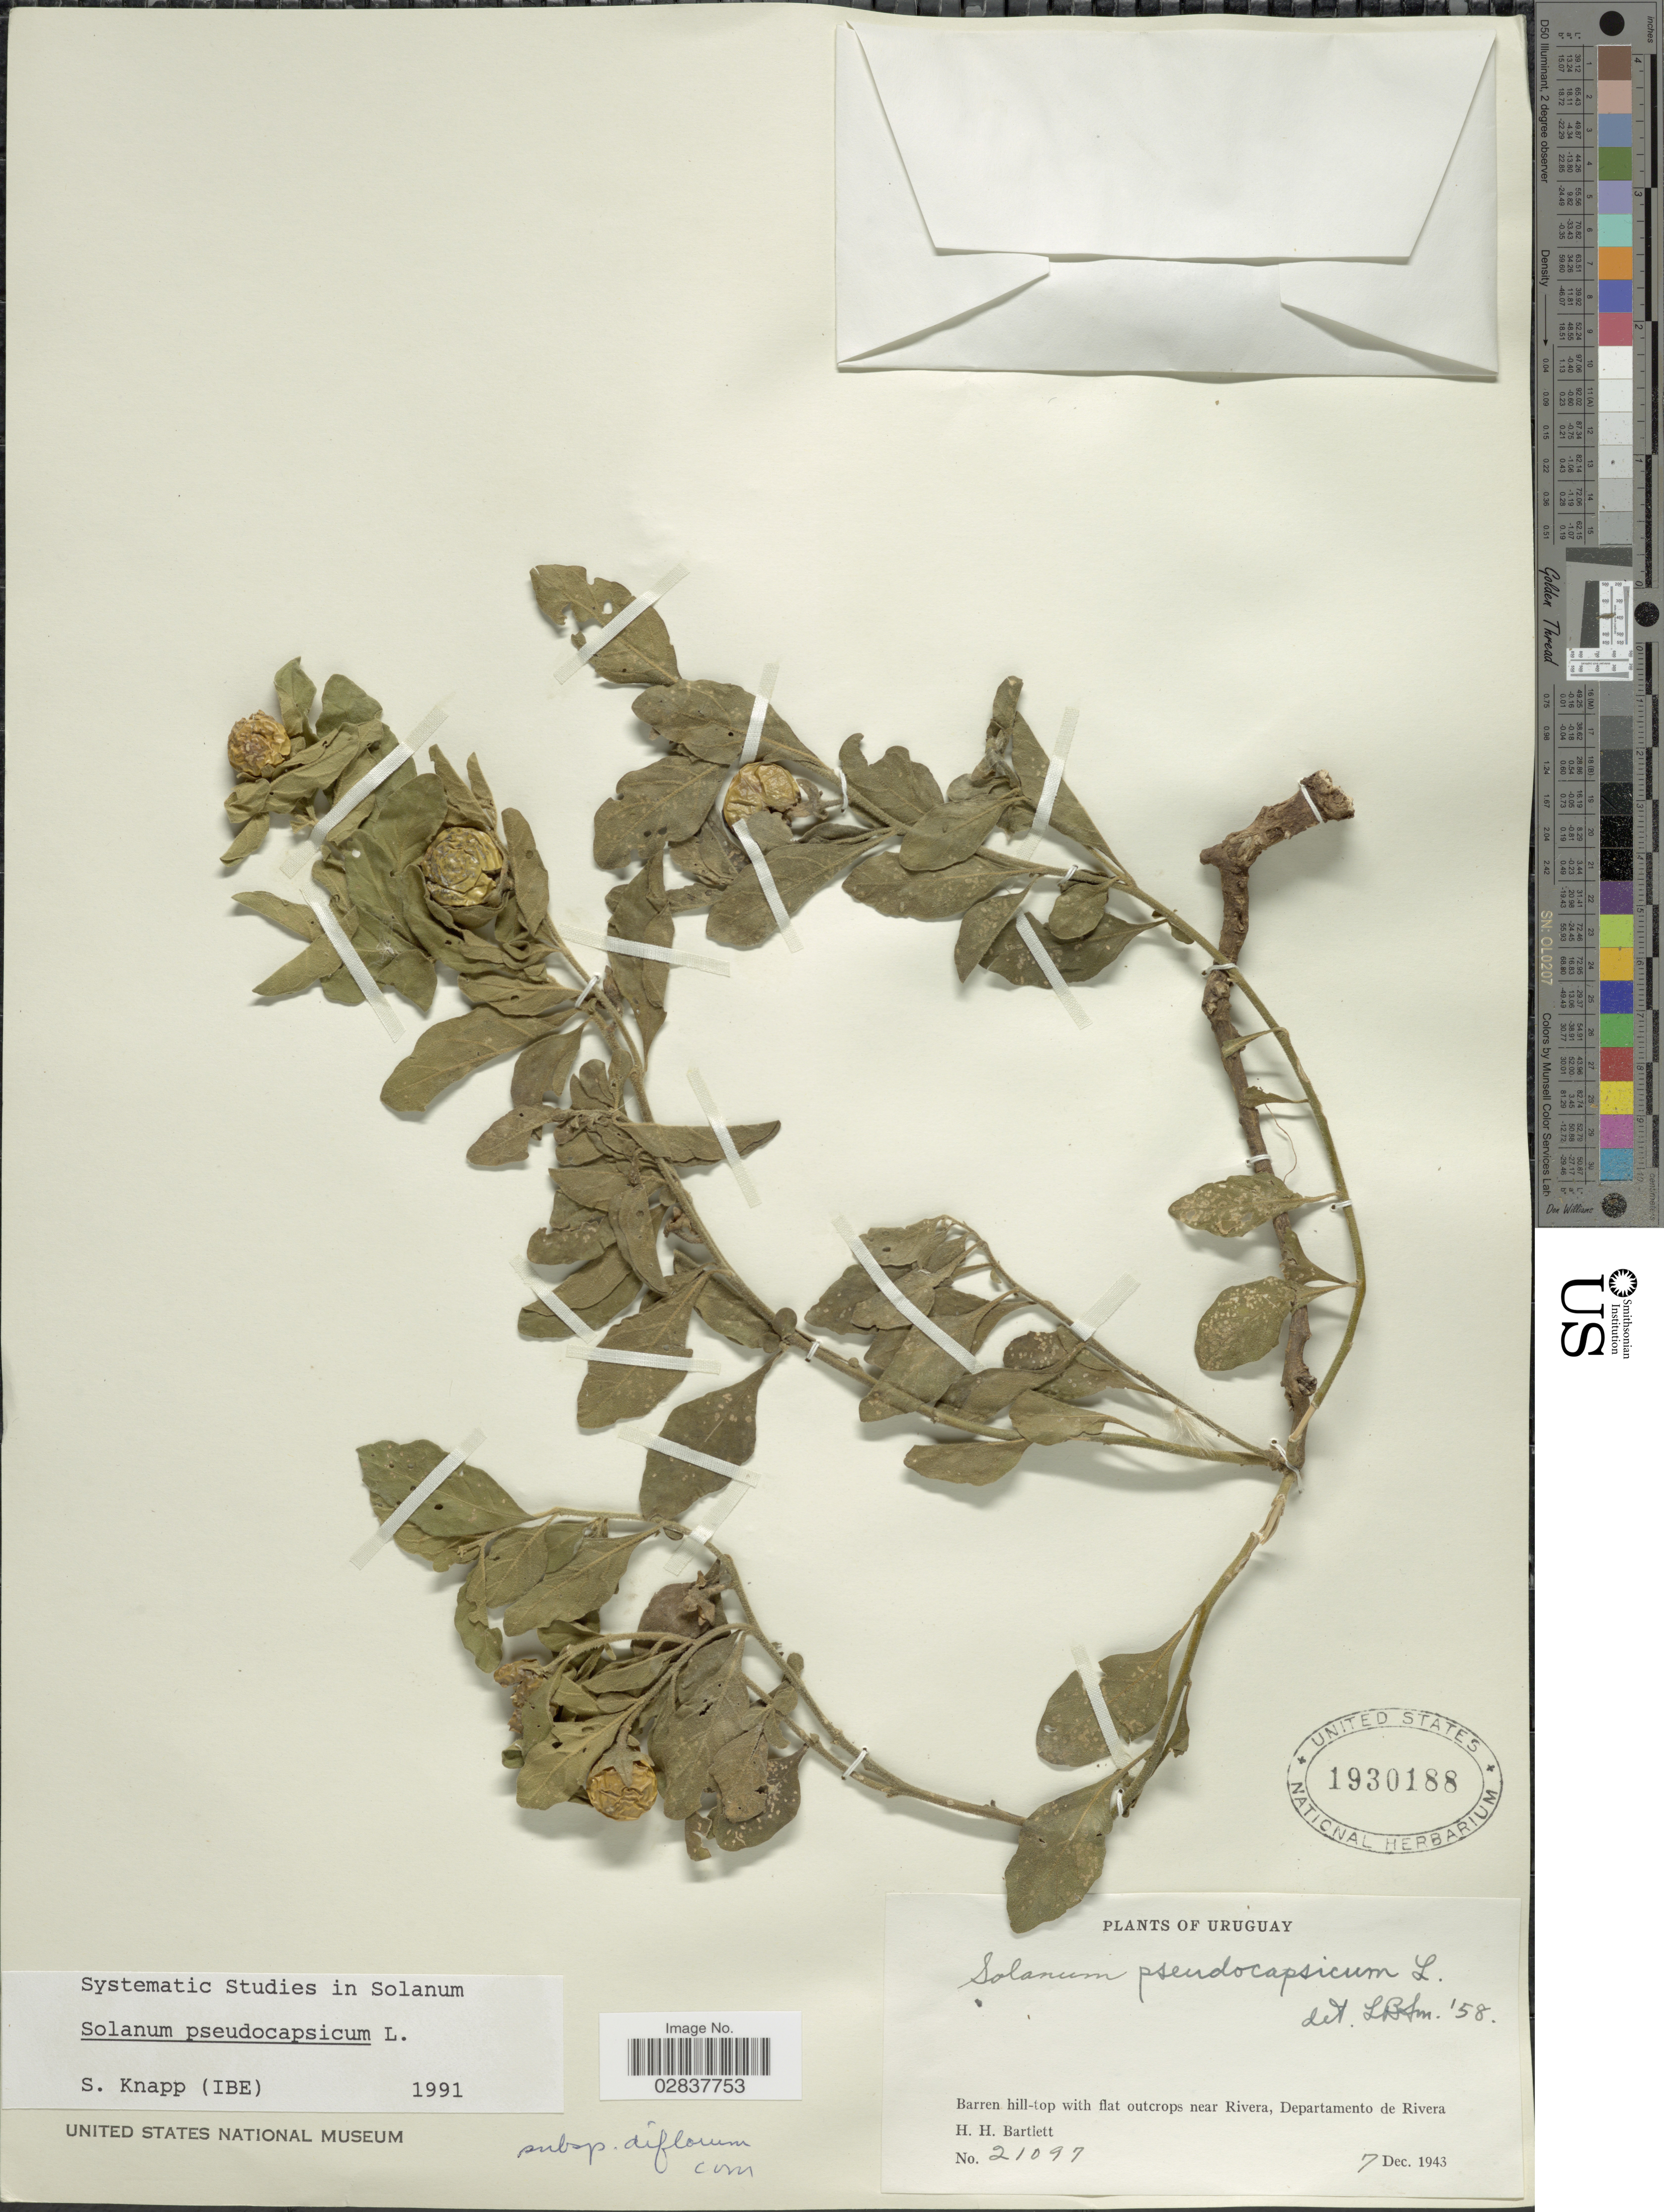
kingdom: Plantae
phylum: Tracheophyta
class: Magnoliopsida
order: Solanales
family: Solanaceae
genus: Solanum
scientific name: Solanum pseudocapsicum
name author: L.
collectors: H. H. Bartlett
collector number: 21097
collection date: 1943-12-07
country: Uruguay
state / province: Rivera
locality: Barren hill-top with flat outcrops near Rivera, Departamento de Rivera.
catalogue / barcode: US 1930188